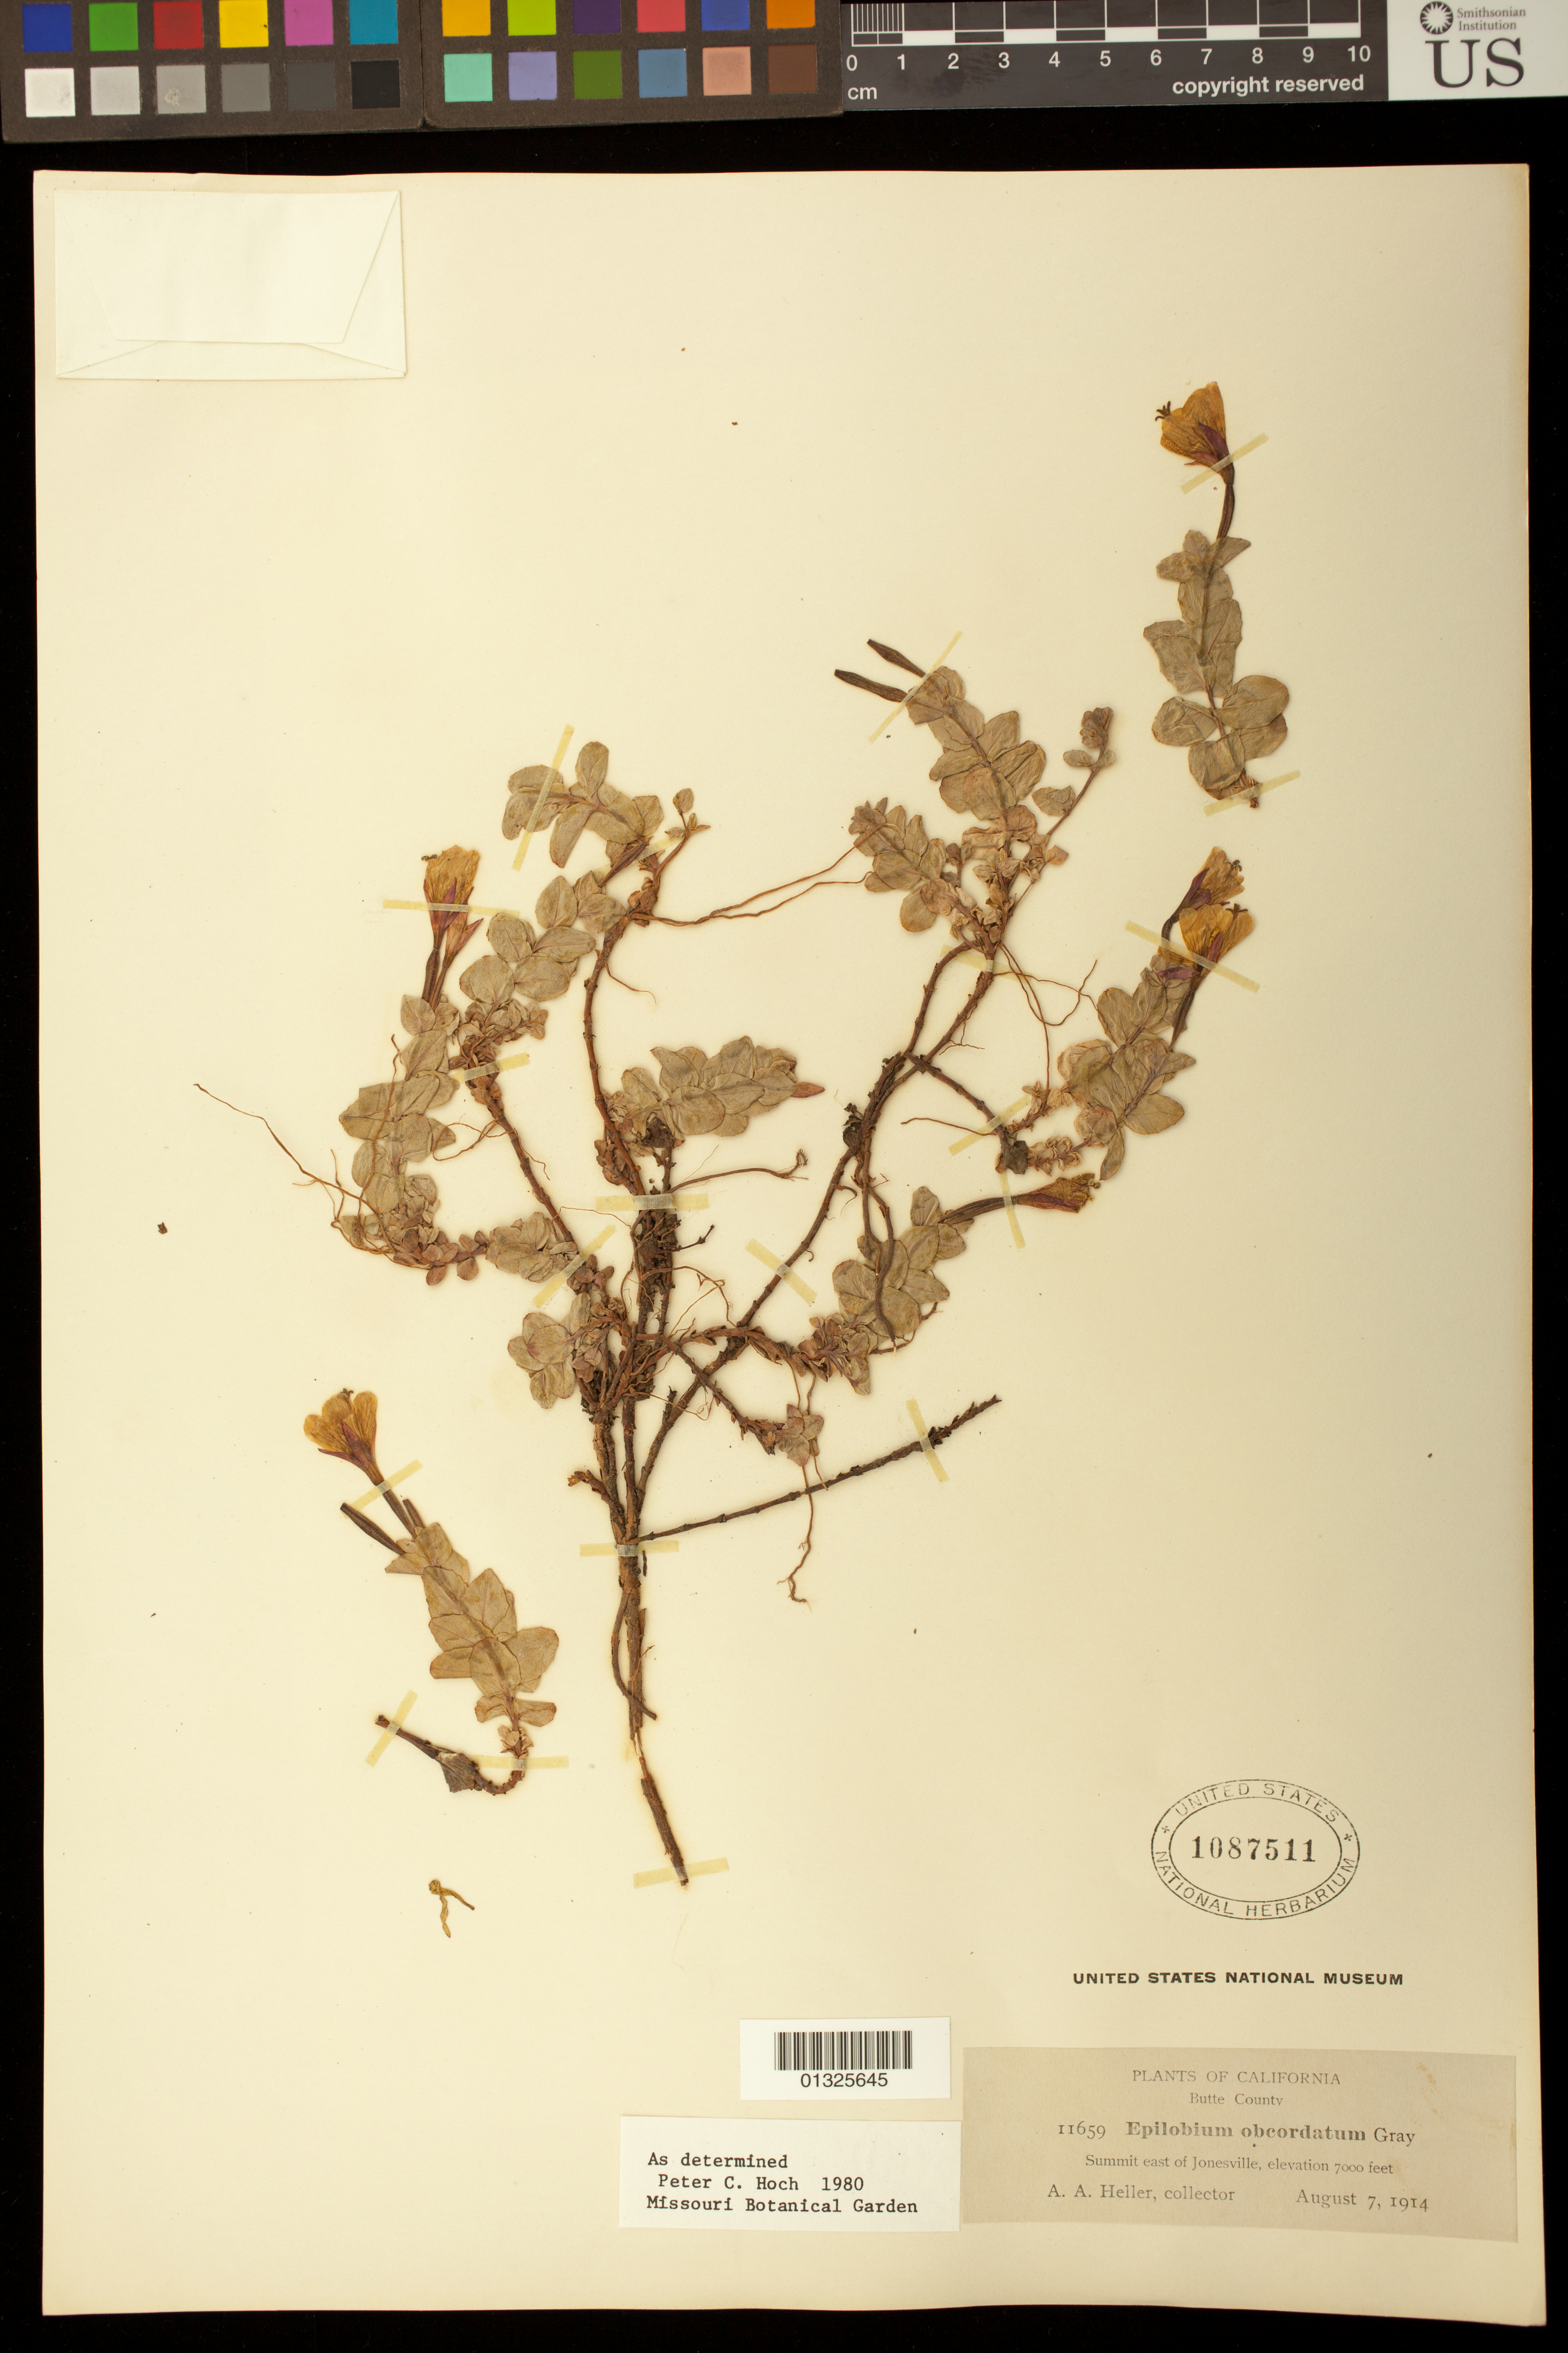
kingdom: Plantae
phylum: Tracheophyta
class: Magnoliopsida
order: Myrtales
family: Onagraceae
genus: Epilobium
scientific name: Epilobium obcordatum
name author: A. Gray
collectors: A. A. Heller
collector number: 11659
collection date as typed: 7 Aug 1914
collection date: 1914-08-07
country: United States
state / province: California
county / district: Butte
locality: Summit east of Jonesville.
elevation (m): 2134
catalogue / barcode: US 1087511